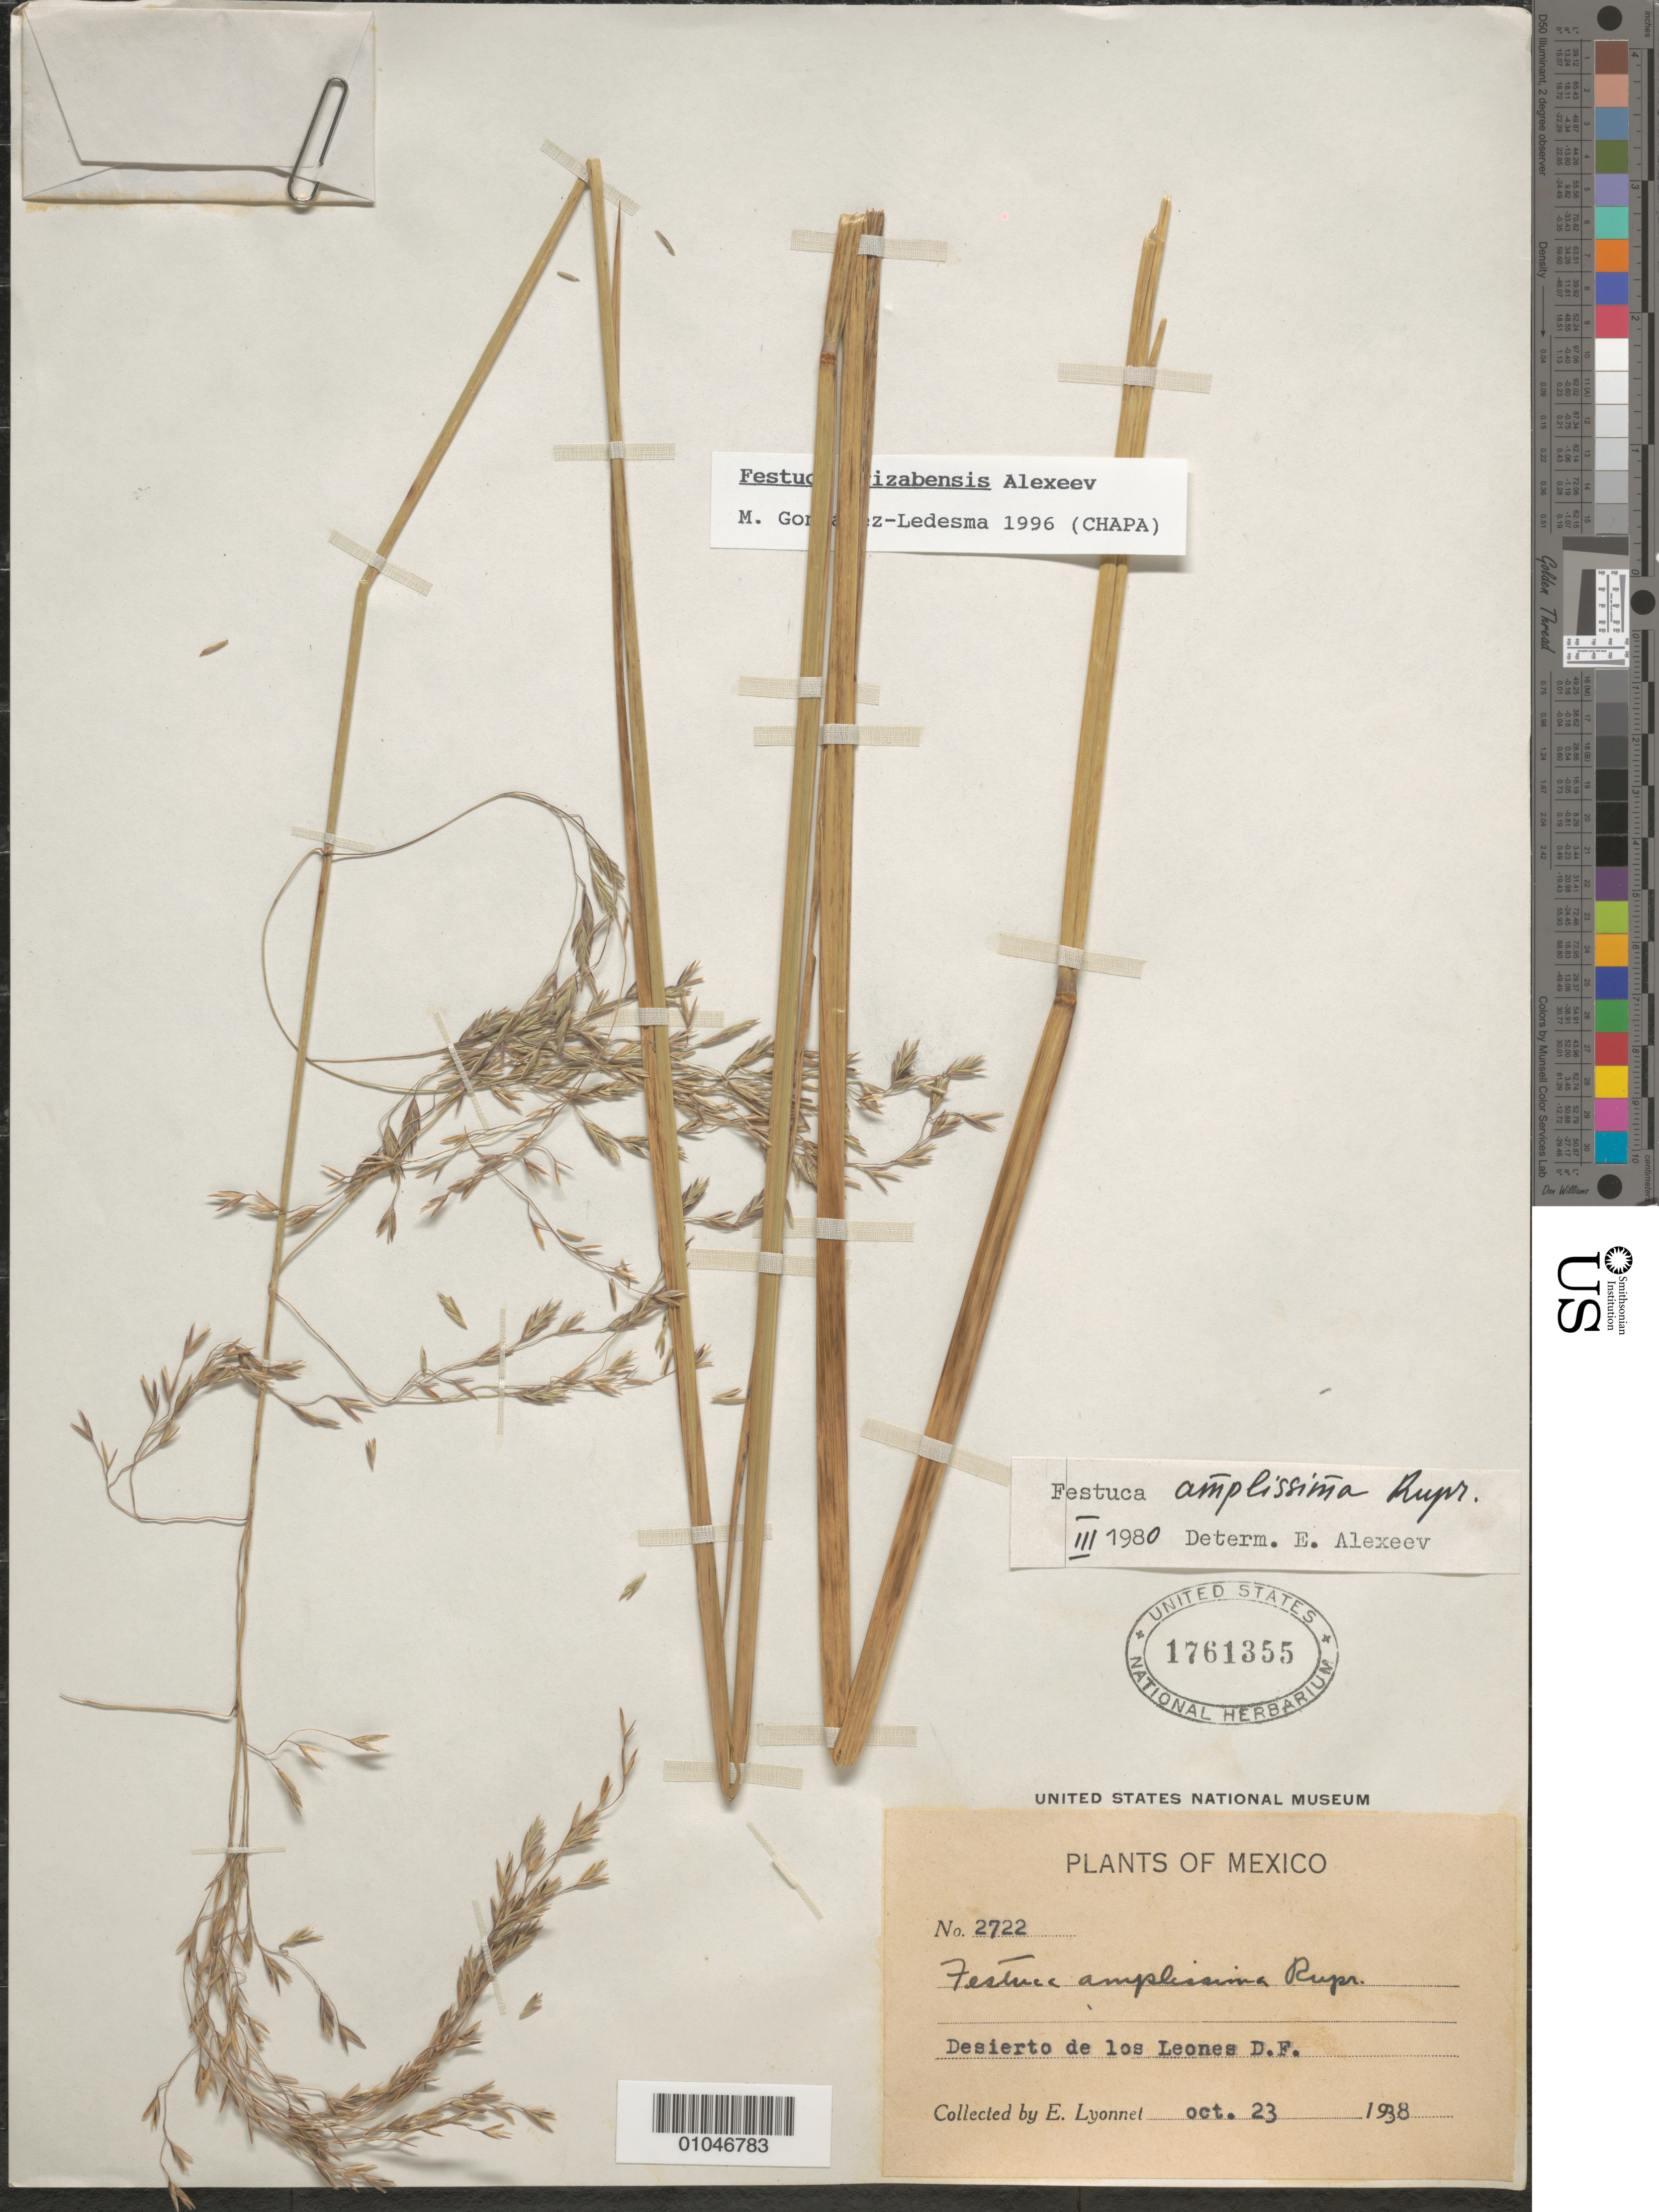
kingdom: Plantae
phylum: Tracheophyta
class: Liliopsida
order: Poales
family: Poaceae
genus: Festuca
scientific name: Festuca orizabensis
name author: E.B. Alexeev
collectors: Bro. E. Lyonnet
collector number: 2722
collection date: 1938-10-23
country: Mexico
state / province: Distrito Federal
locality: Desierto de los Leones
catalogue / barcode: US 1761355